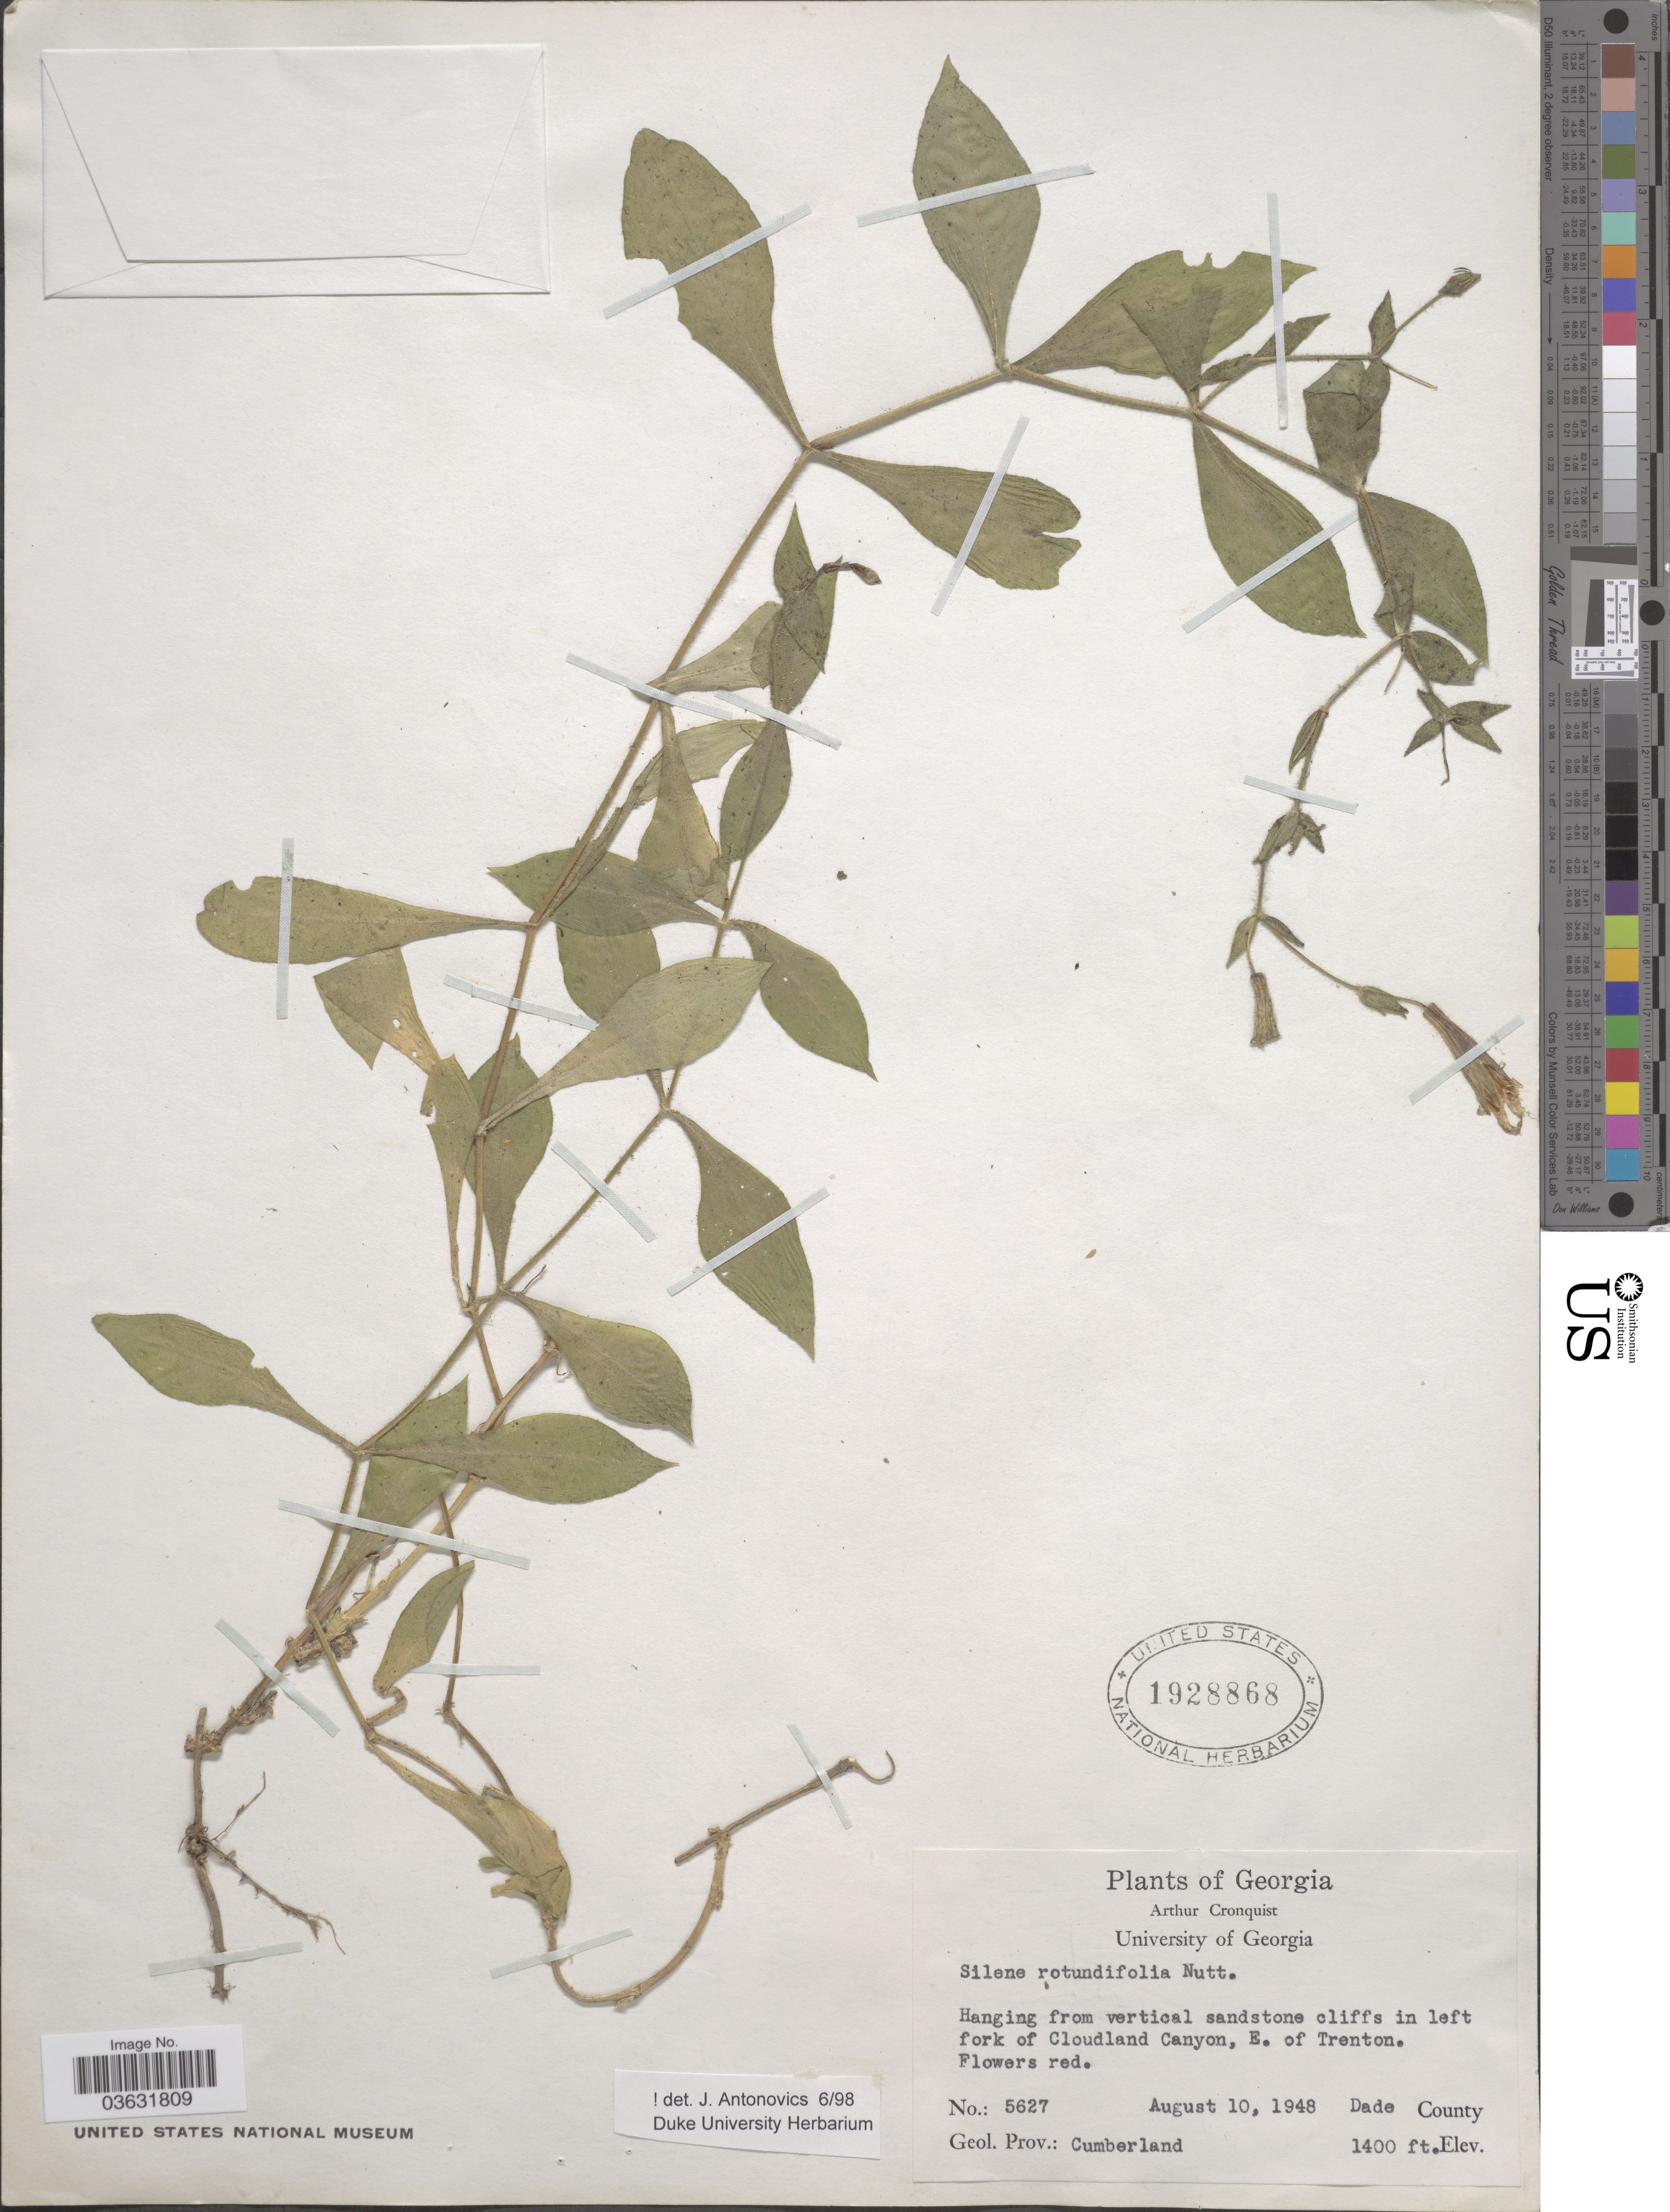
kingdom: Plantae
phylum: Tracheophyta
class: Magnoliopsida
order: Caryophyllales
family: Caryophyllaceae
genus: Silene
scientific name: Silene rotundifolia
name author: Nutt.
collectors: A. J. Cronquist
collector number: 5627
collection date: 1948-08-10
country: United States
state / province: Georgia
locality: Left fork of Cloudland Canyon, E. of Trenton. Dade County.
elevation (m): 427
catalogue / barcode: US 1928868